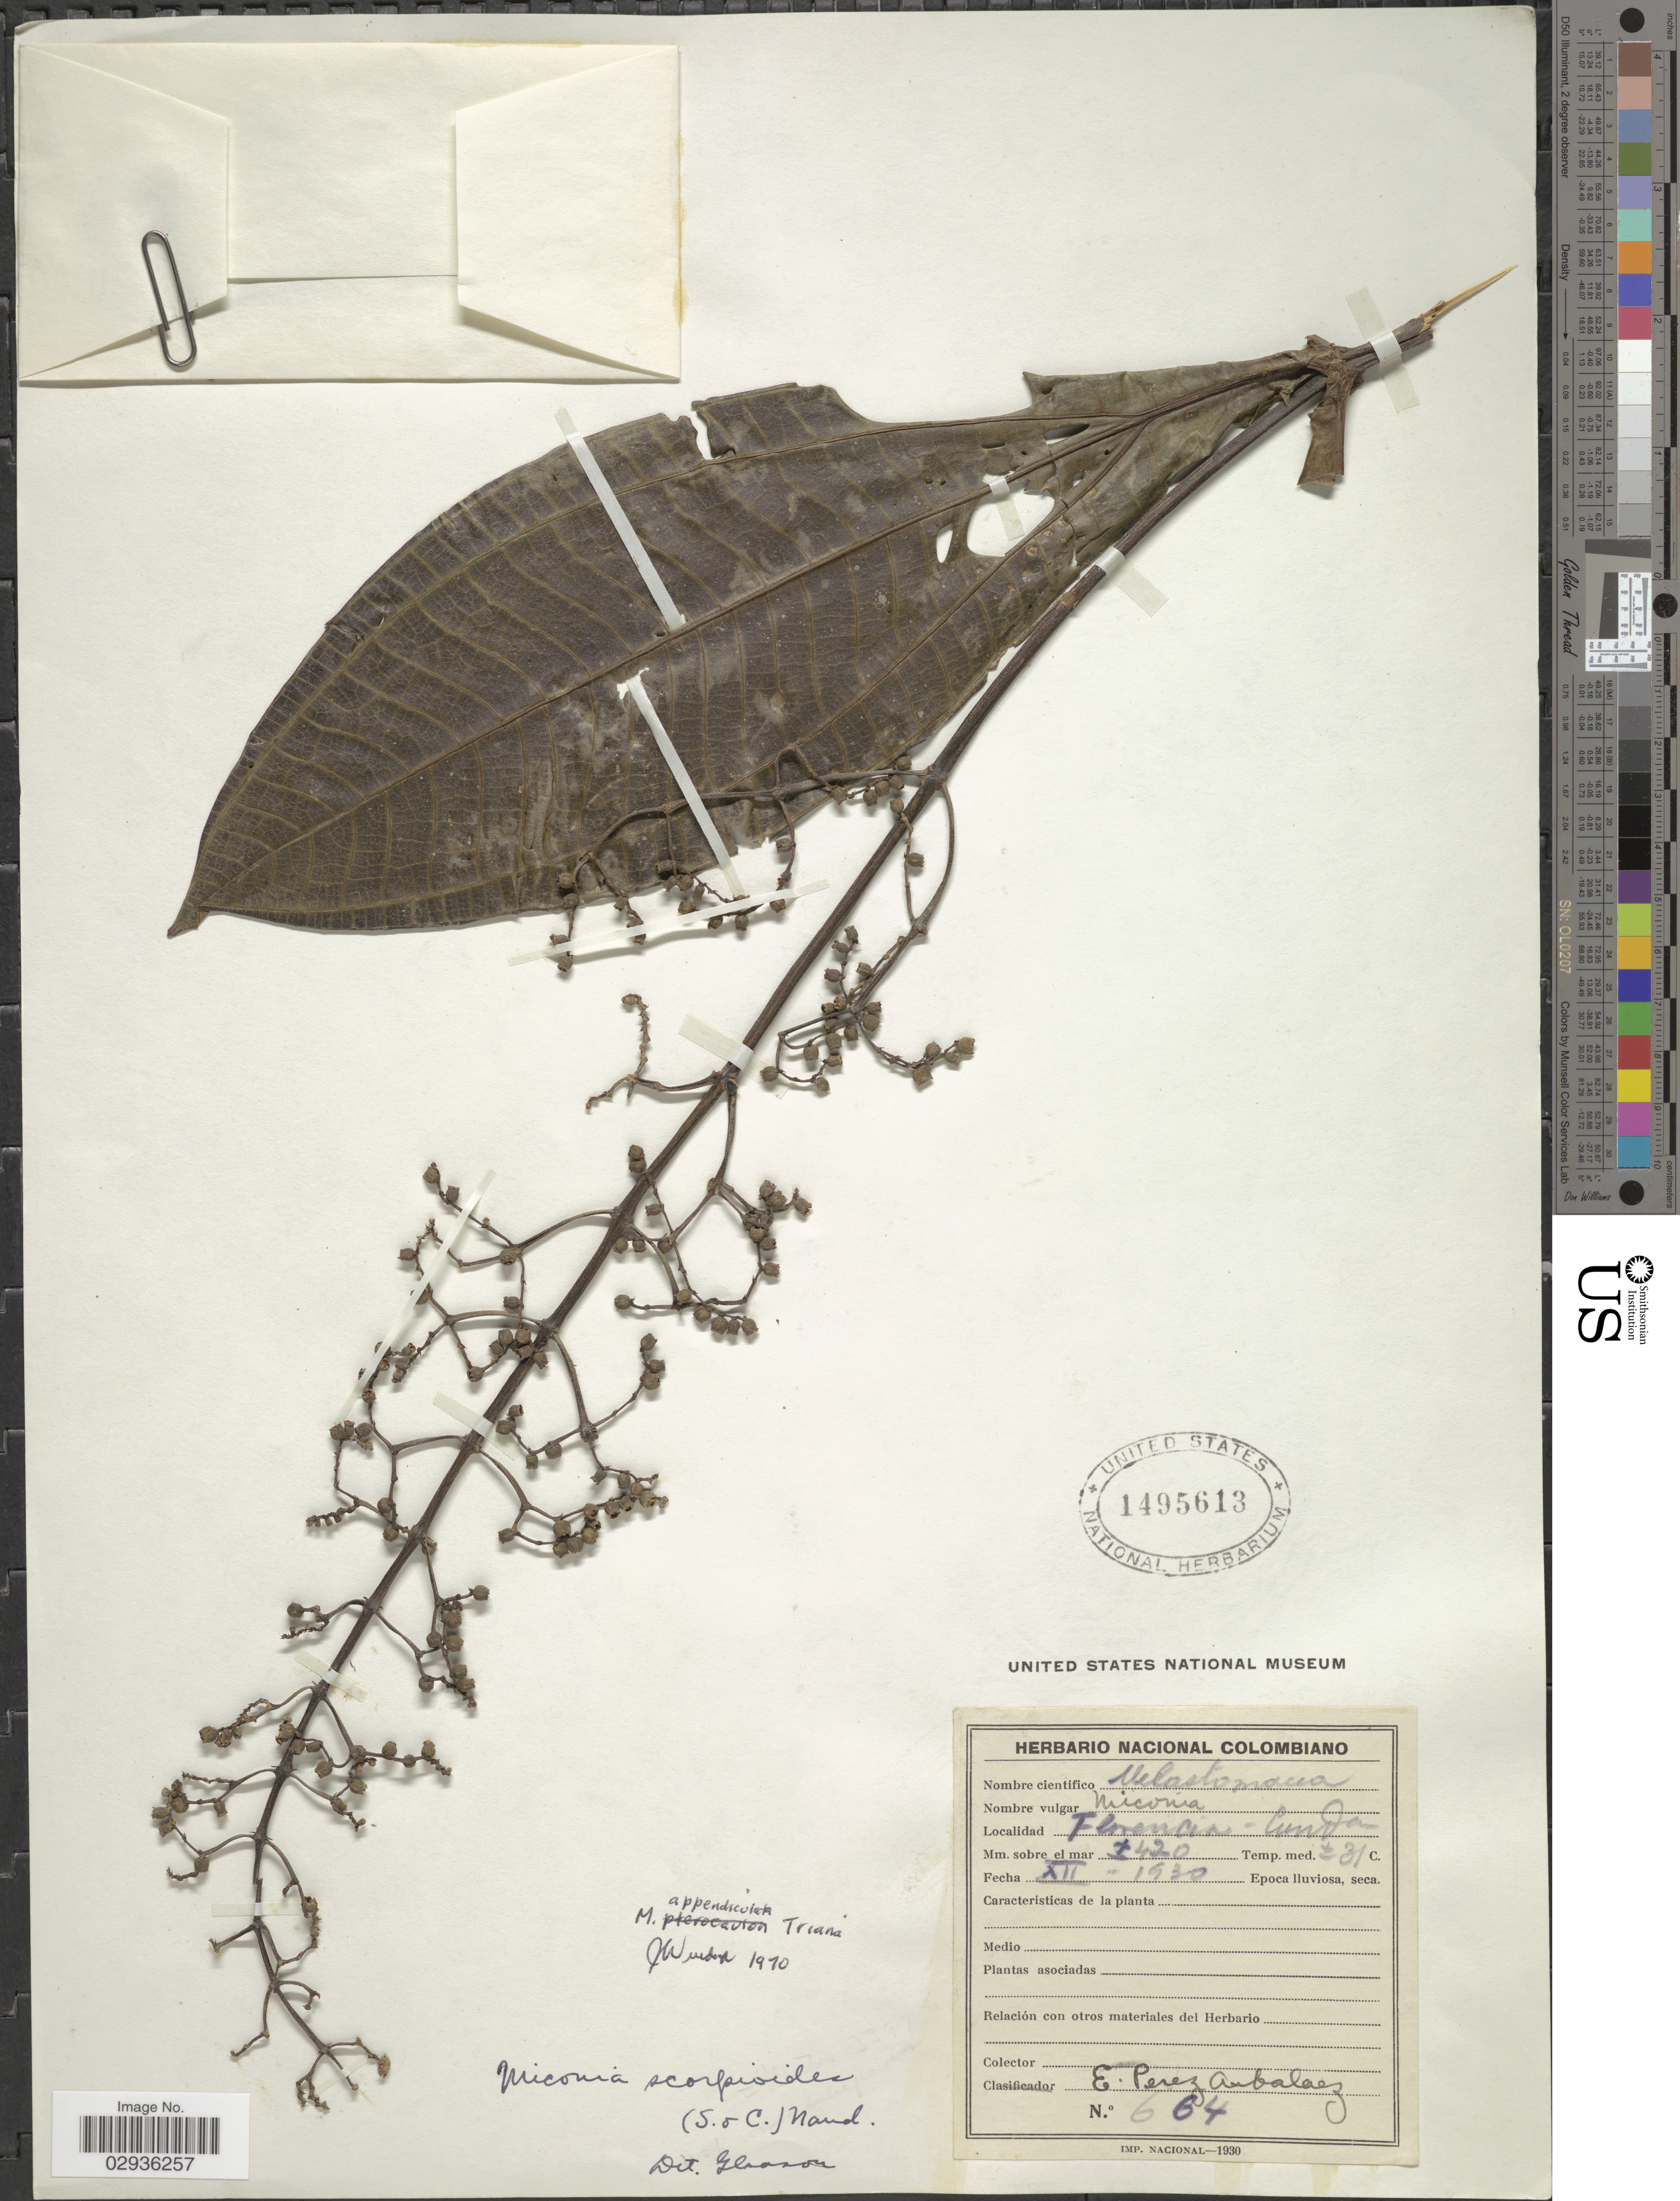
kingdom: Plantae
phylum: Tracheophyta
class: Magnoliopsida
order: Myrtales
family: Melastomataceae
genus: Miconia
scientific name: Miconia appendiculata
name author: Triana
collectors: E. Pérez Arbeláez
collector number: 664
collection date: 1930-12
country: Colombia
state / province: Cundinamarca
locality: Florencia.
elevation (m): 420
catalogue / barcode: US 1495613